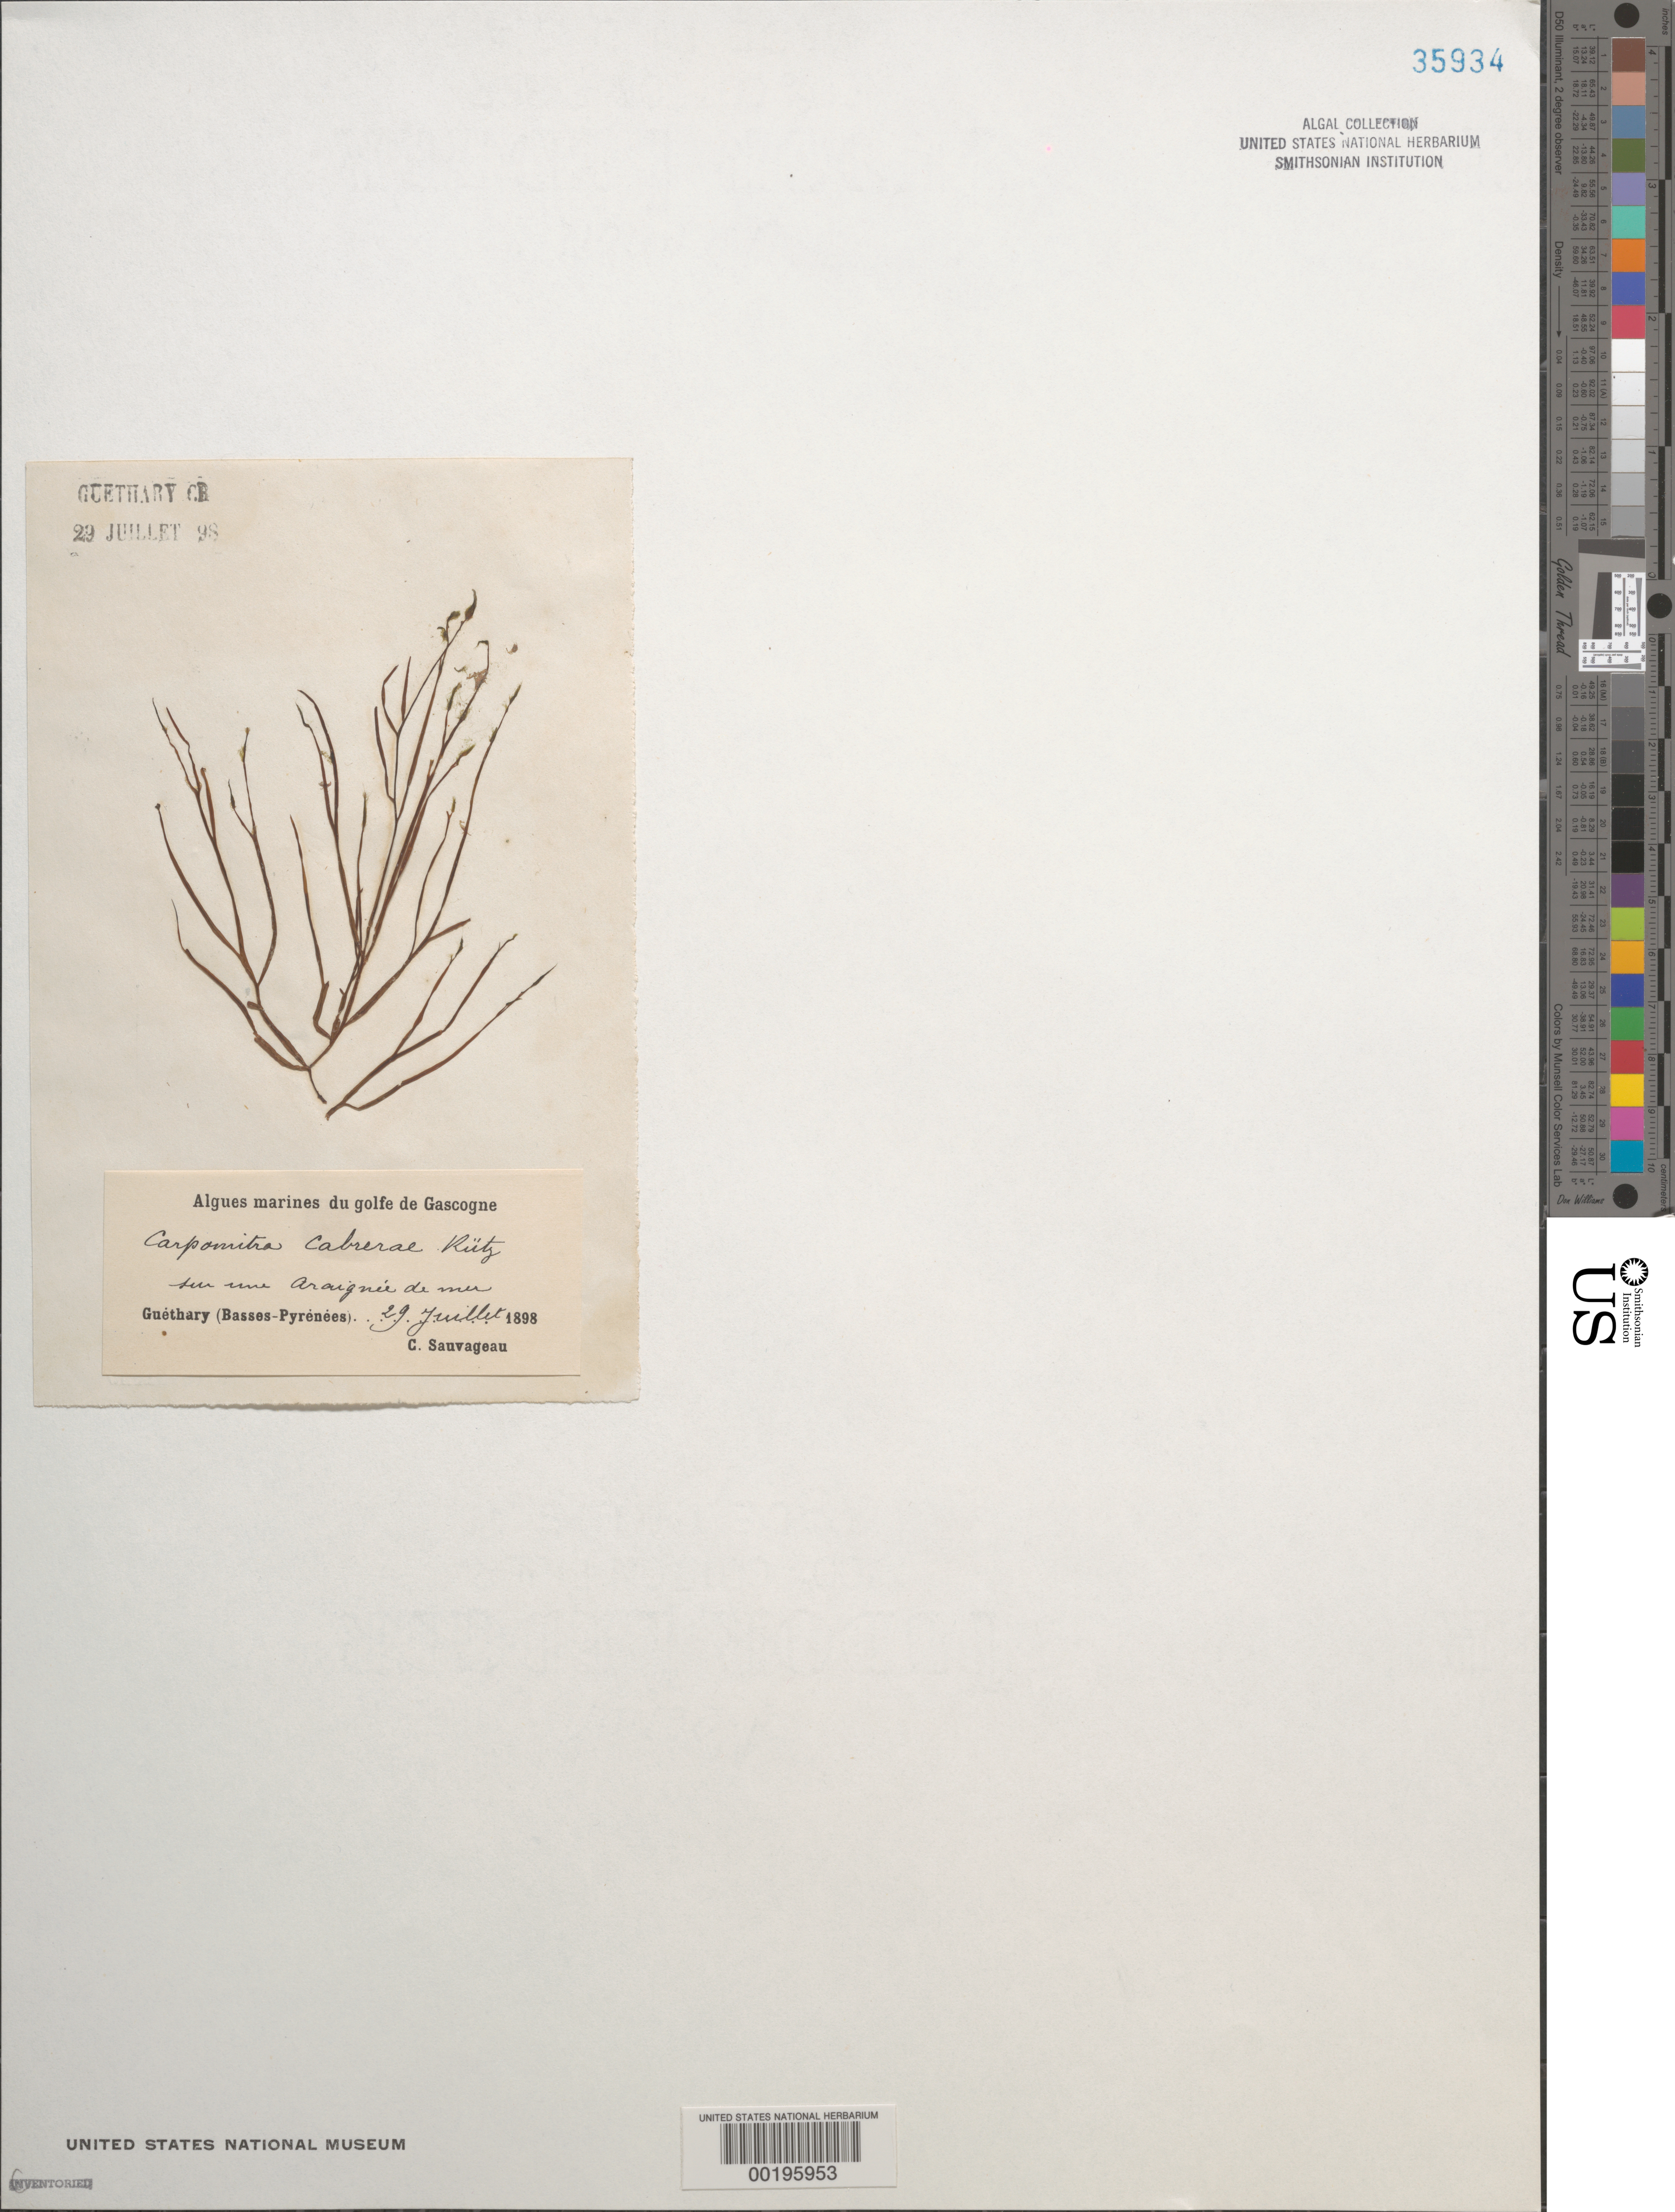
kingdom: Chromista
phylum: Ochrophyta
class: Phaeophyceae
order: Sporochnales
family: Sporochnaceae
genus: Carpomitra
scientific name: Carpomitra costata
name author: (Stackh.) Batters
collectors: C. F. Sauvageau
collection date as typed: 29 Jul 1898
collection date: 1898-07-29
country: France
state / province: Nouvelle-Aquitaine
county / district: Pyrénées-Atlantiques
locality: Guethary, Bay of Biscay (Golfe de Gascogne)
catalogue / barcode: US 35934